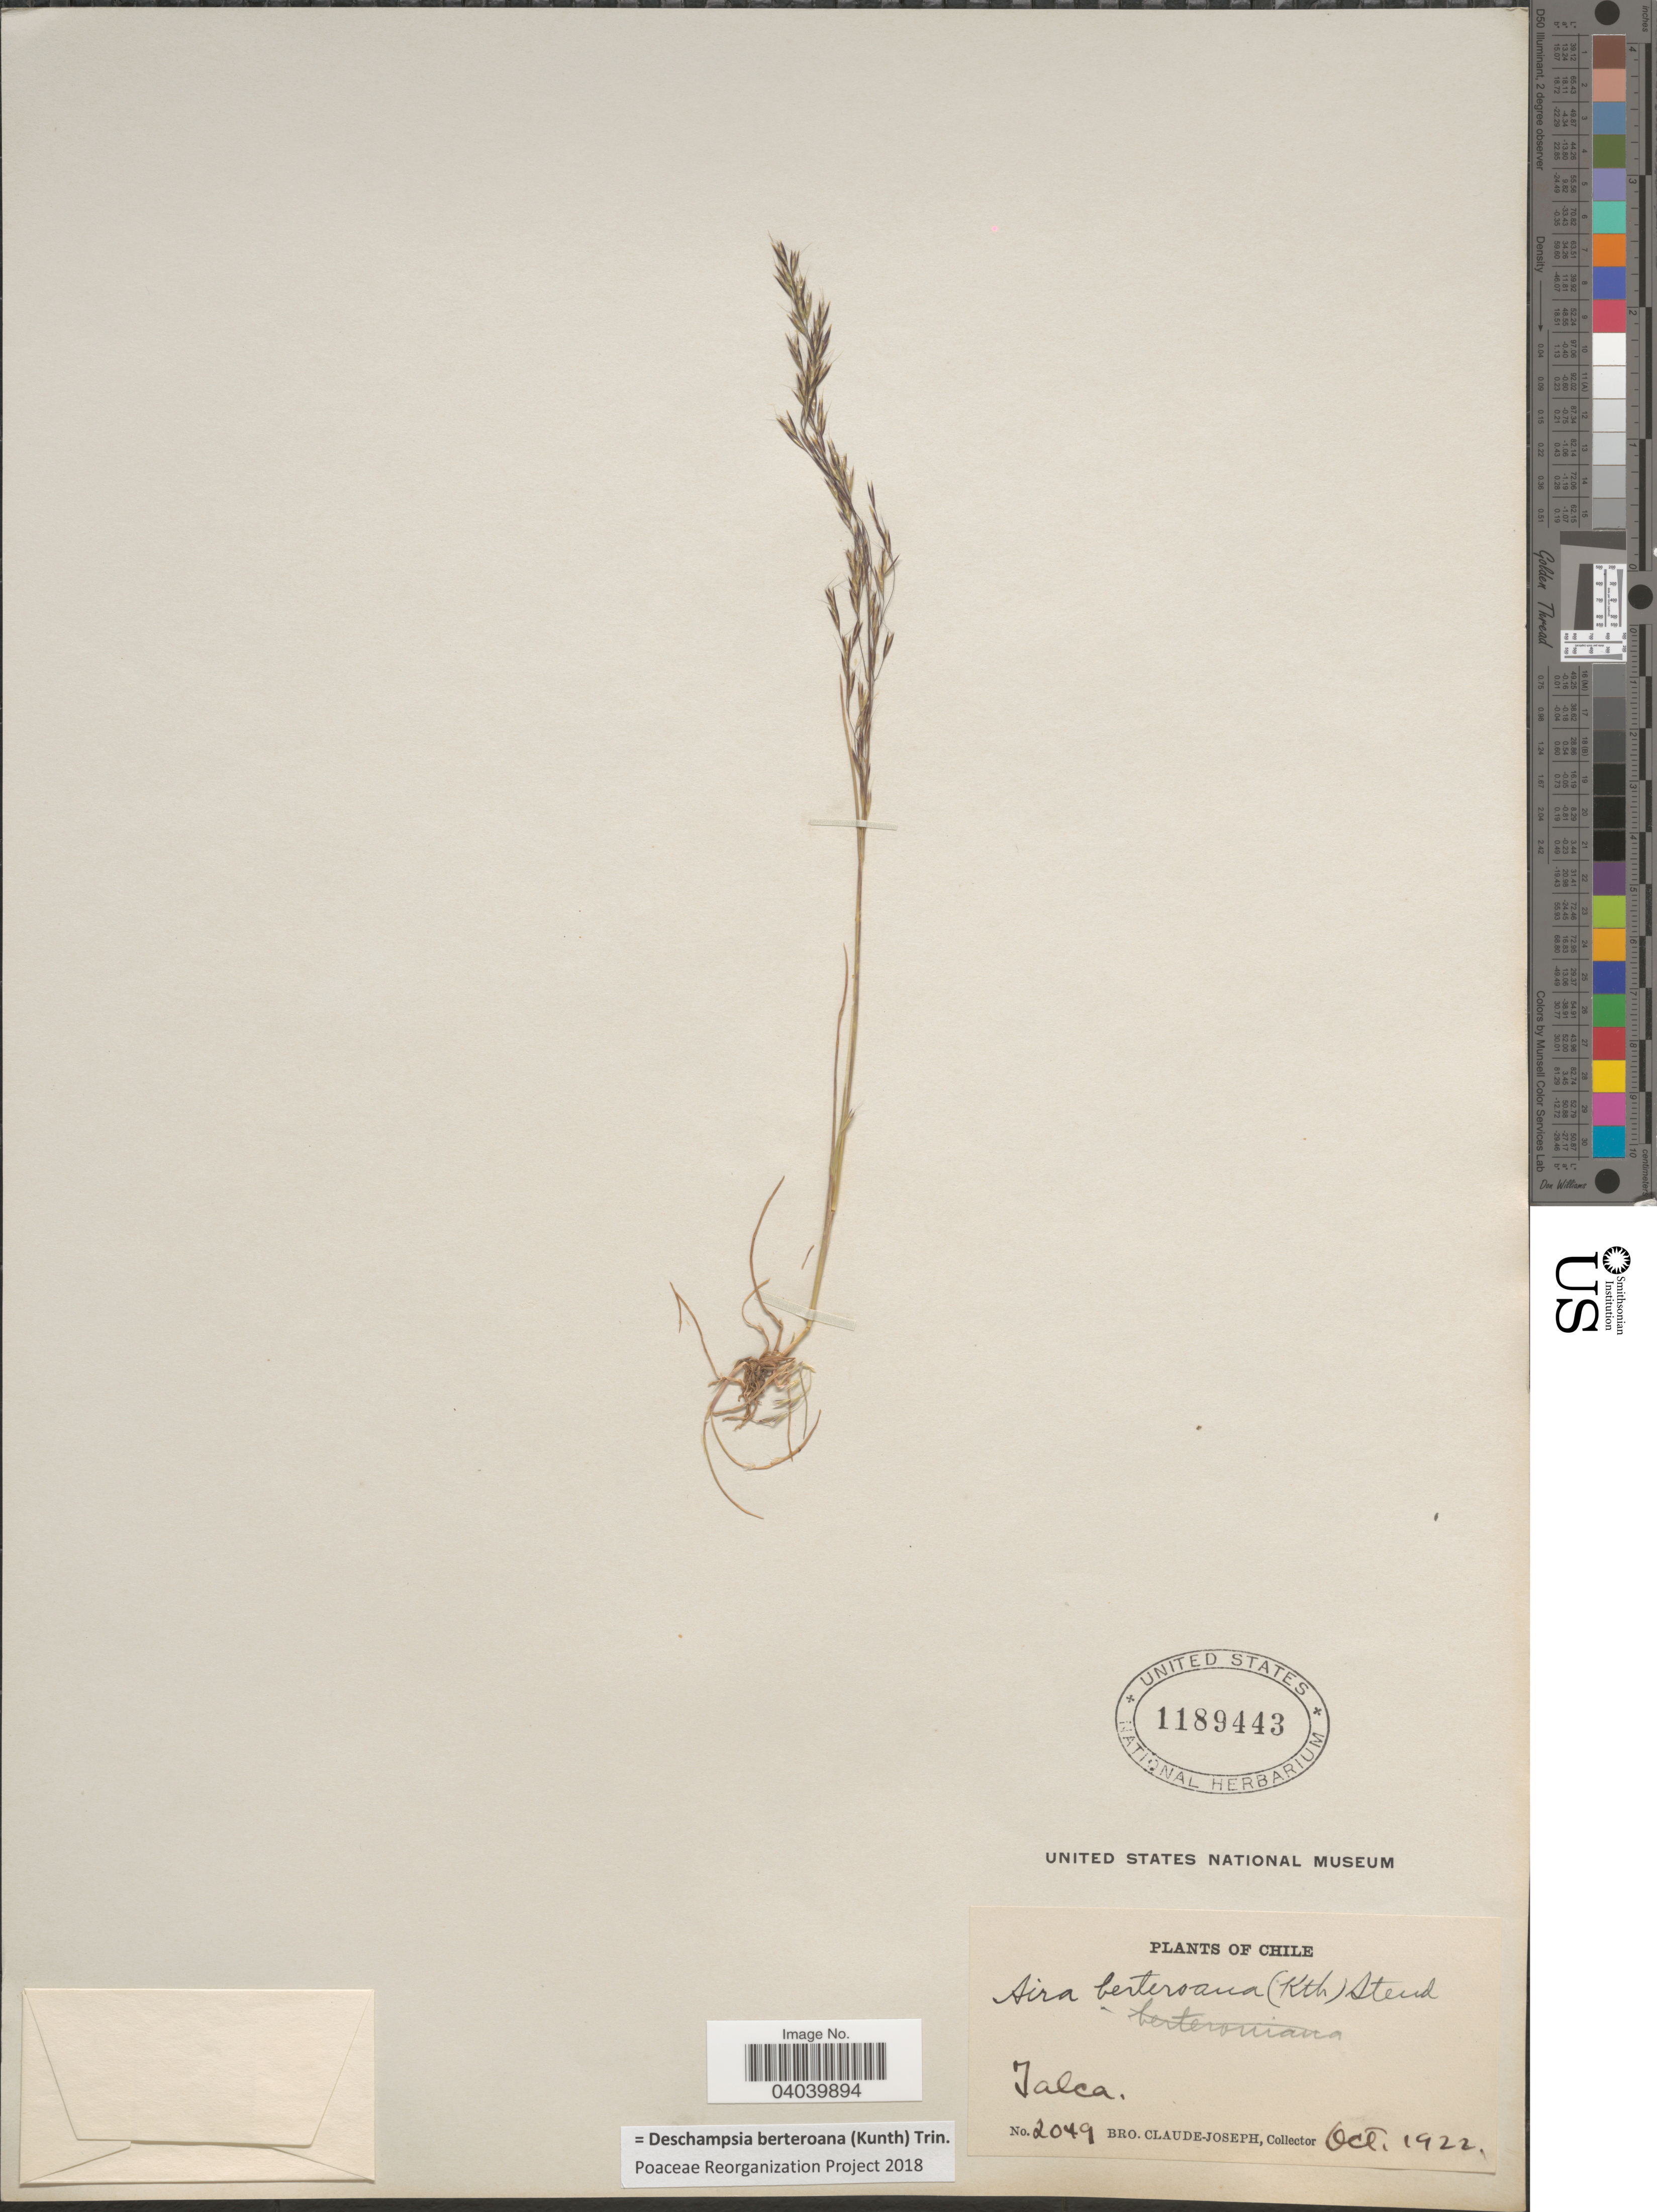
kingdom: Plantae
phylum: Tracheophyta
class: Liliopsida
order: Poales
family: Poaceae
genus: Deschampsia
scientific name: Deschampsia berteroana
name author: (Kunth) Trin.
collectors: Bro. Claude-Joseph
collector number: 2049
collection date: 1922-10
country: Chile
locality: Talca.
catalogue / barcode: US 1189443